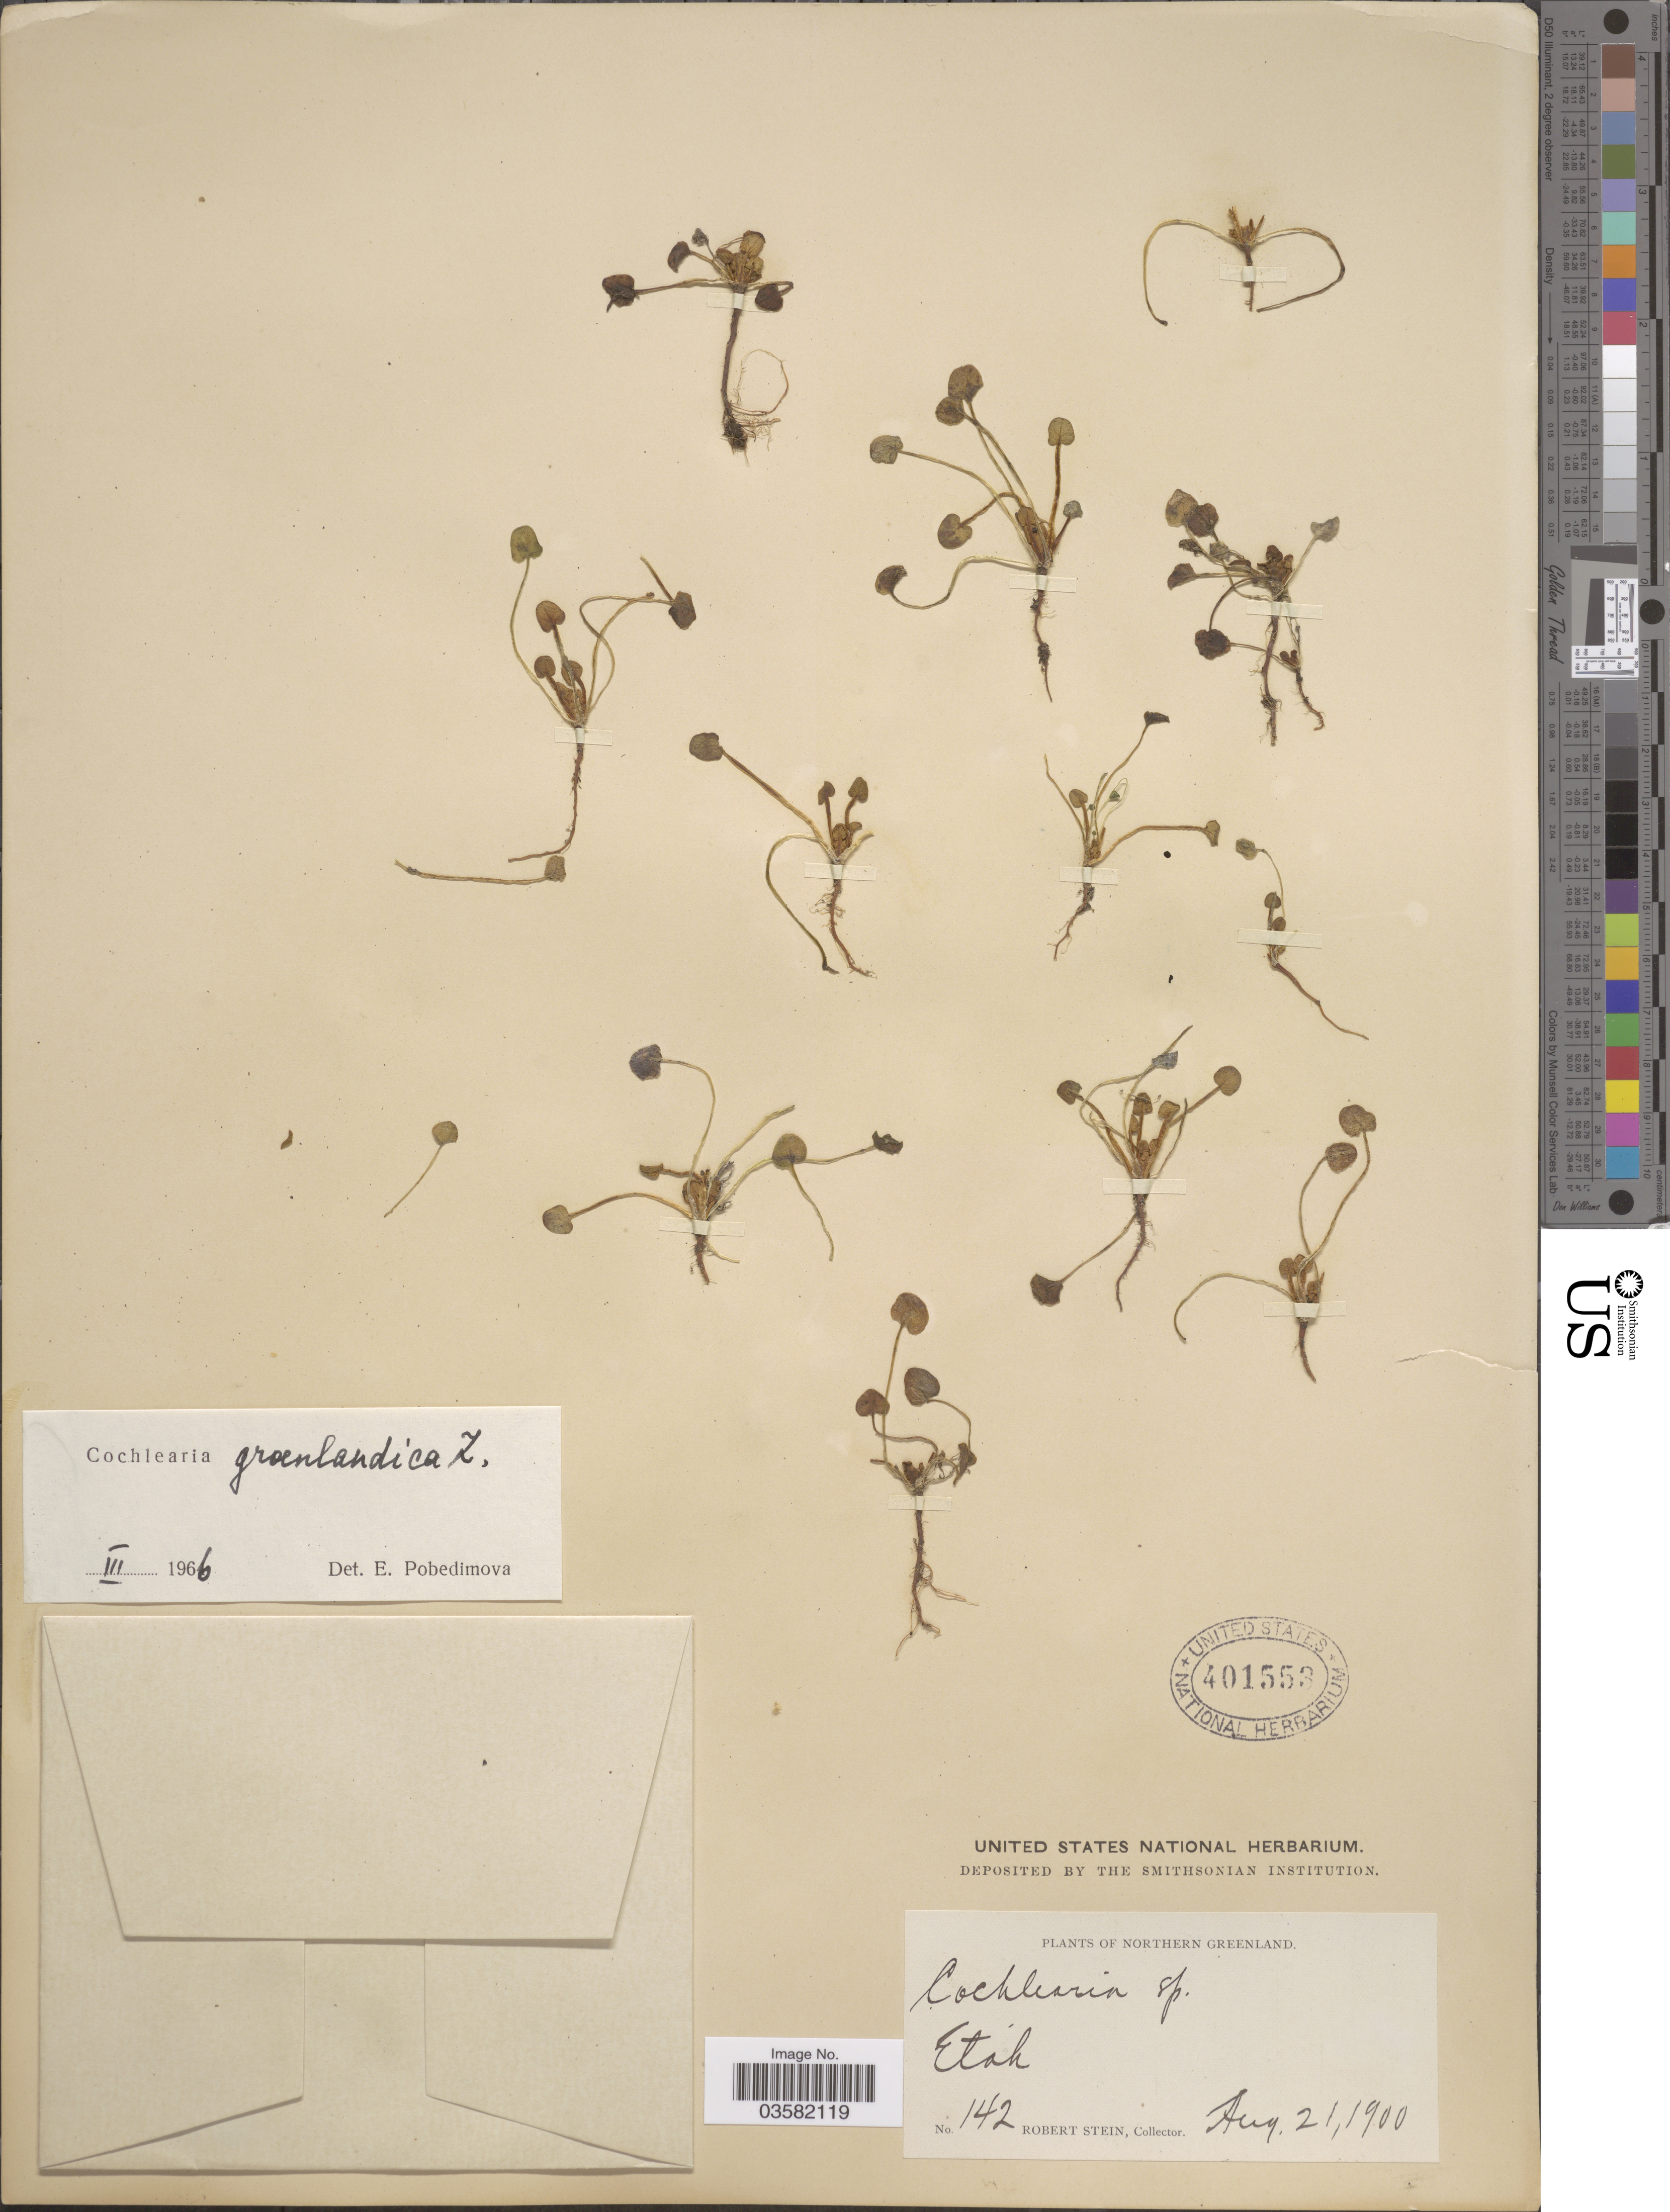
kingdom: Plantae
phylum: Tracheophyta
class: Magnoliopsida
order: Brassicales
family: Brassicaceae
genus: Cochlearia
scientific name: Cochlearia groenlandica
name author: L.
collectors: R. Stein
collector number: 142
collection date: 1900-08-21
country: Greenland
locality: Northern Greenland. Etah.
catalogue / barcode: US 401553